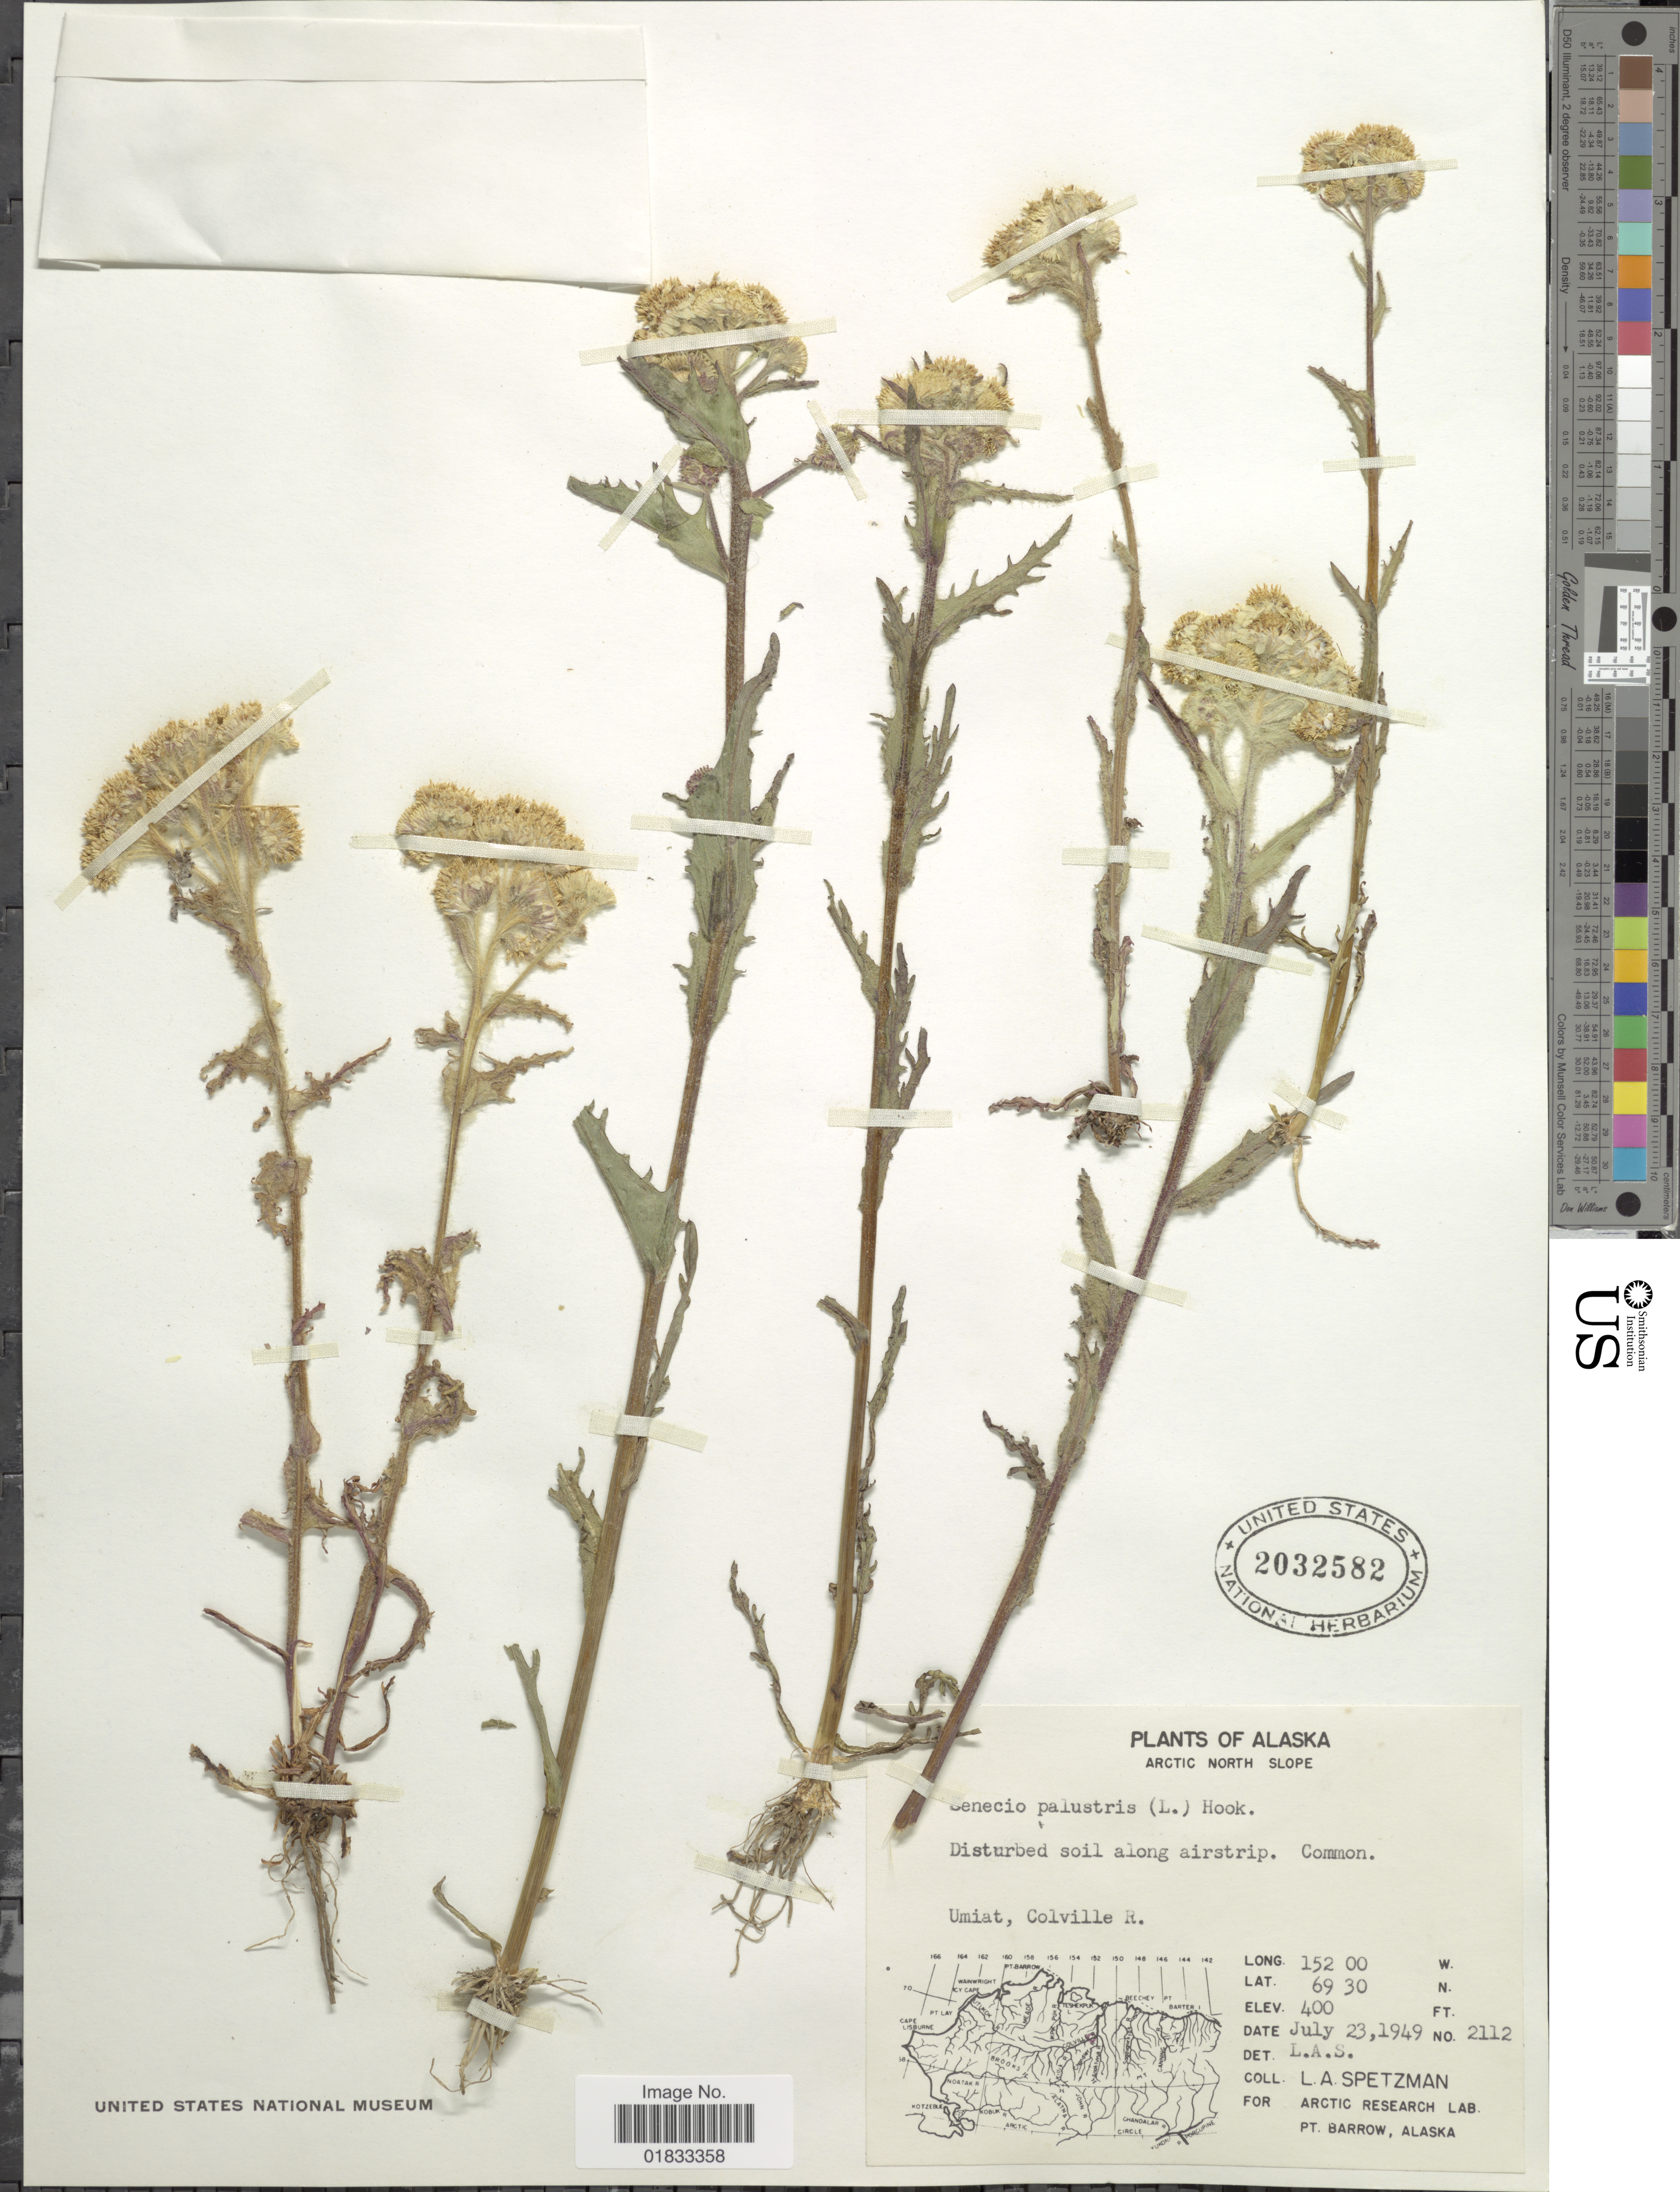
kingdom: Plantae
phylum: Tracheophyta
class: Magnoliopsida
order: Asterales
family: Asteraceae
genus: Tephroseris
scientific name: Tephroseris palustris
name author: (L.) Rchb.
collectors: L. Spetzman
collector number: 2112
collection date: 1949-07-23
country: United States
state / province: Alaska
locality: Arctic North Slope, Umiat, Colville R.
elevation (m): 122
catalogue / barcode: US 2032582